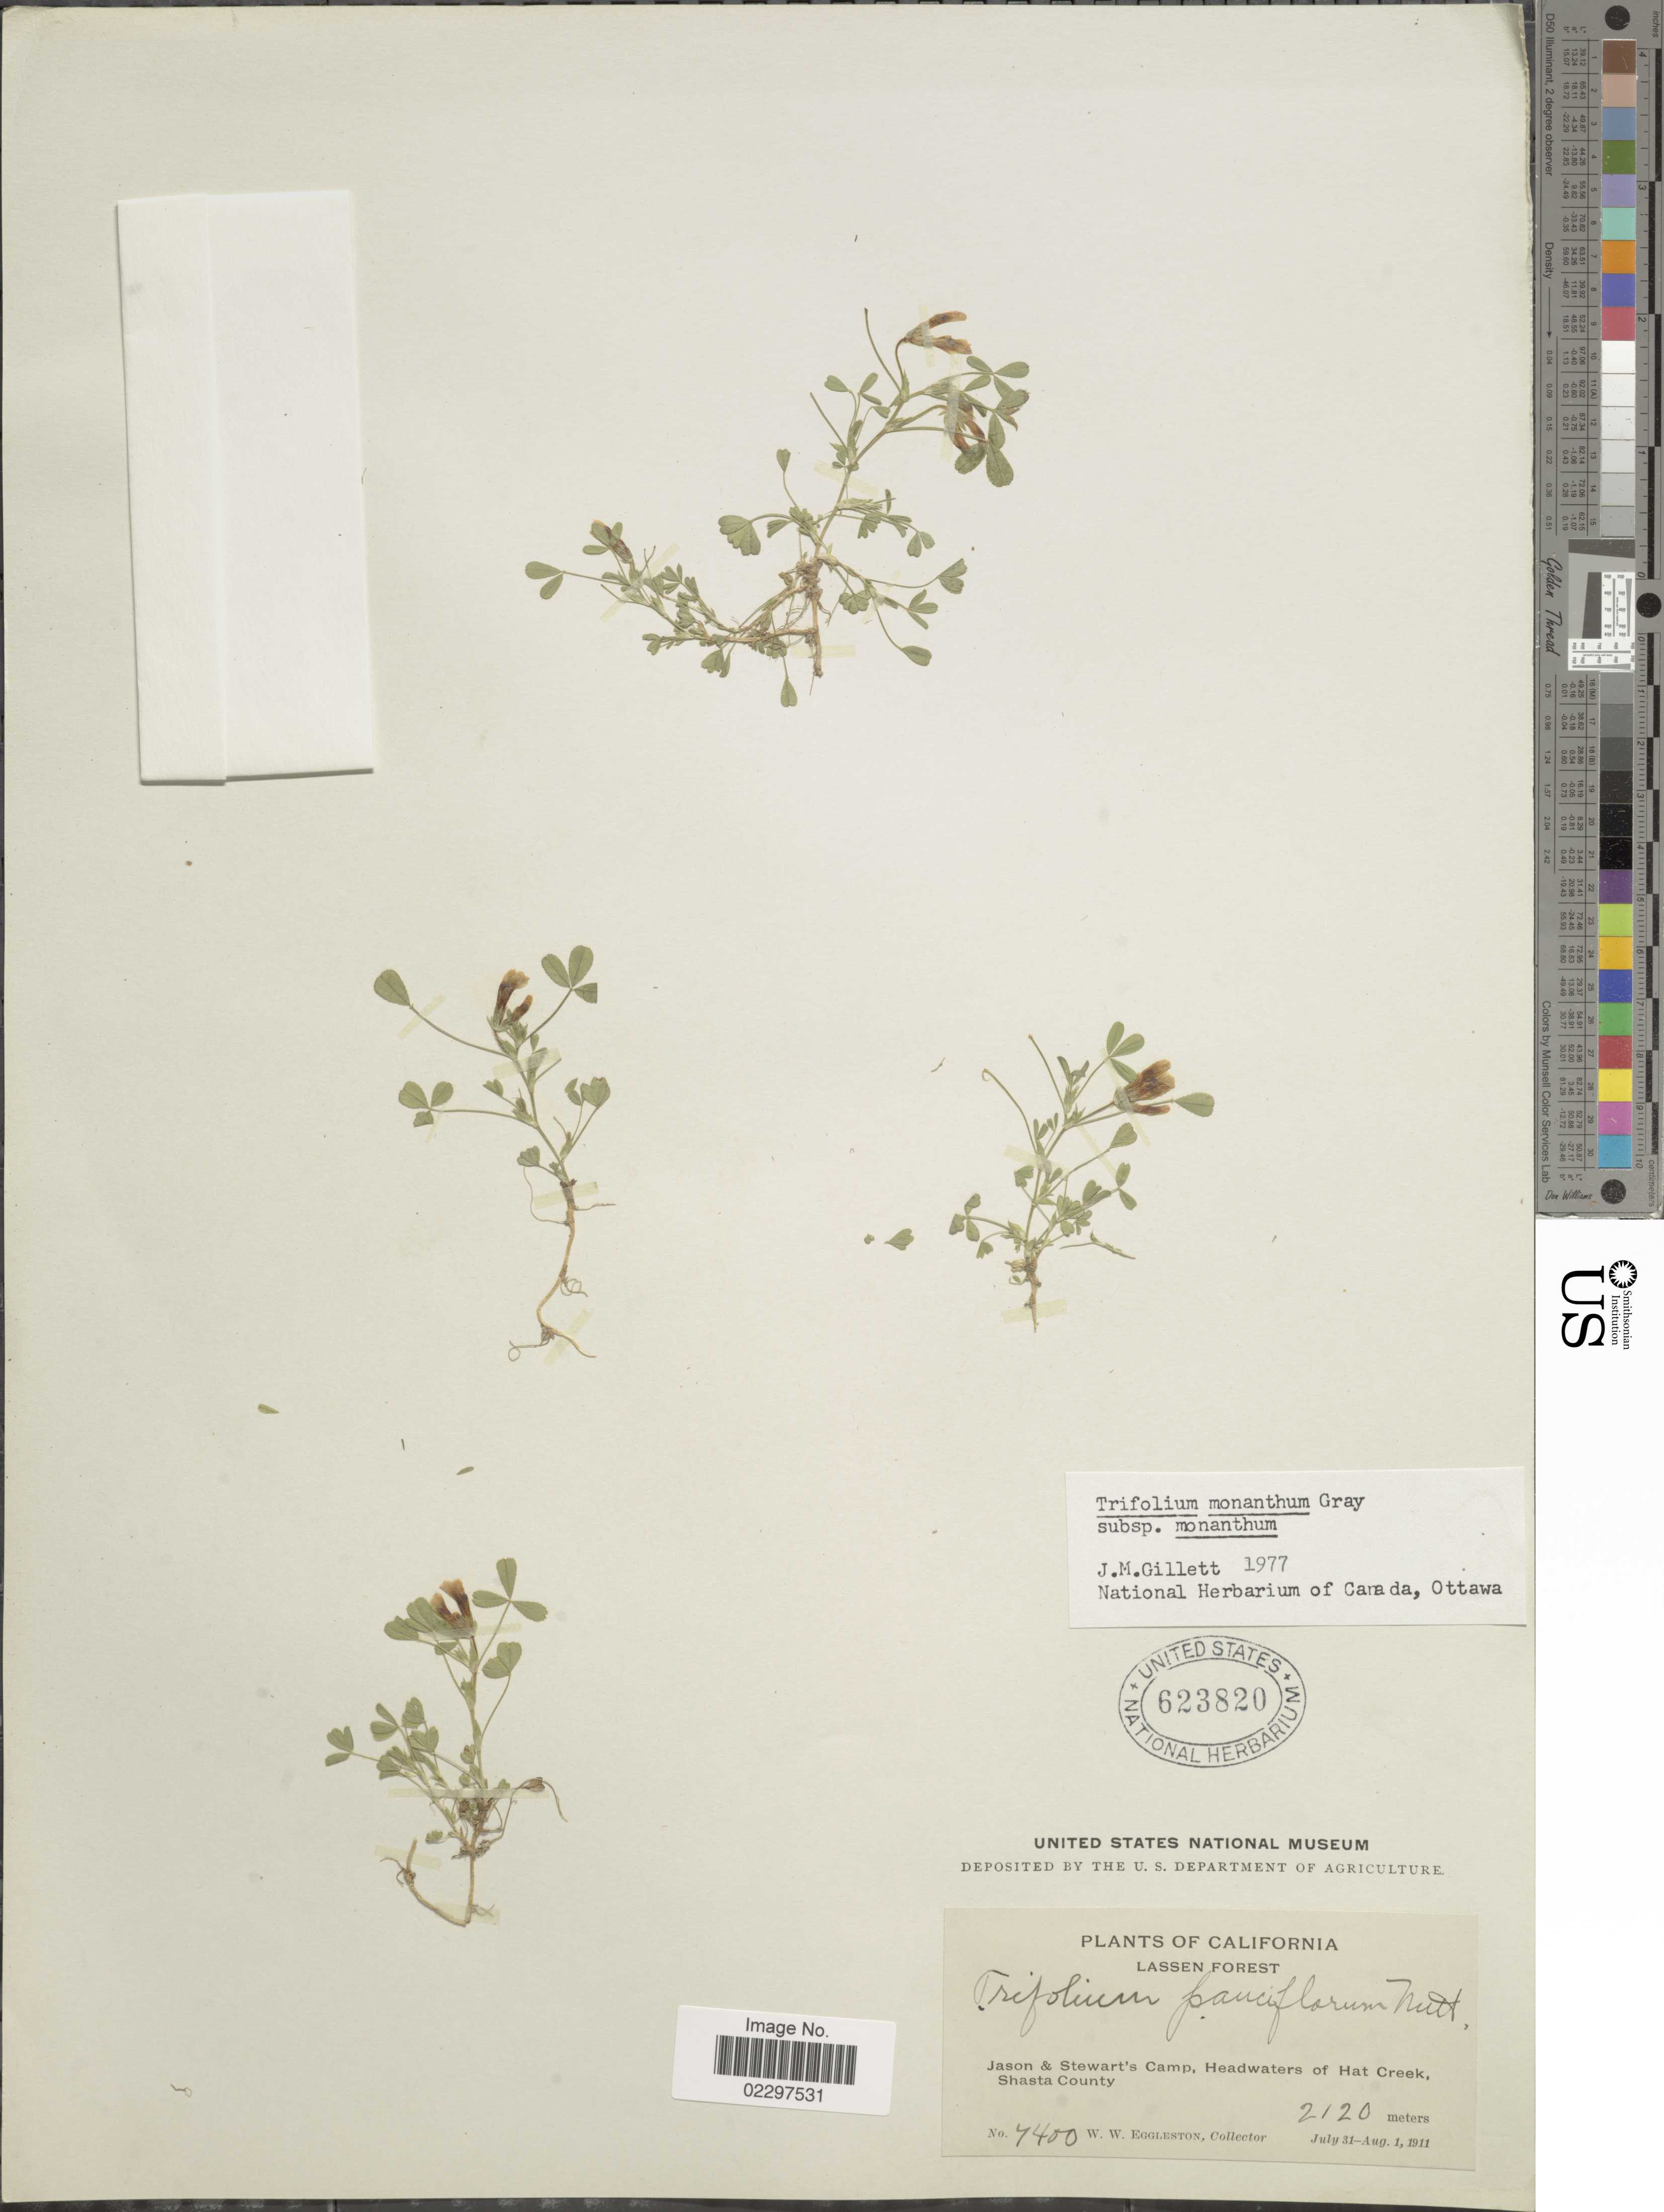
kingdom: Plantae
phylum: Tracheophyta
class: Magnoliopsida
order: Fabales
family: Fabaceae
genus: Trifolium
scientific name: Trifolium monanthum subsp. monanthum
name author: A. Gray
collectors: W. W. Eggleston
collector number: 7400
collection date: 1911-07-31/1911-08-01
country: United States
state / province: California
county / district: Shasta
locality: Lassen Forest. Jason & Stewart's Camp, Headwaters of Hat Creek, Shasta County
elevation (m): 2120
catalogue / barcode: US 623820